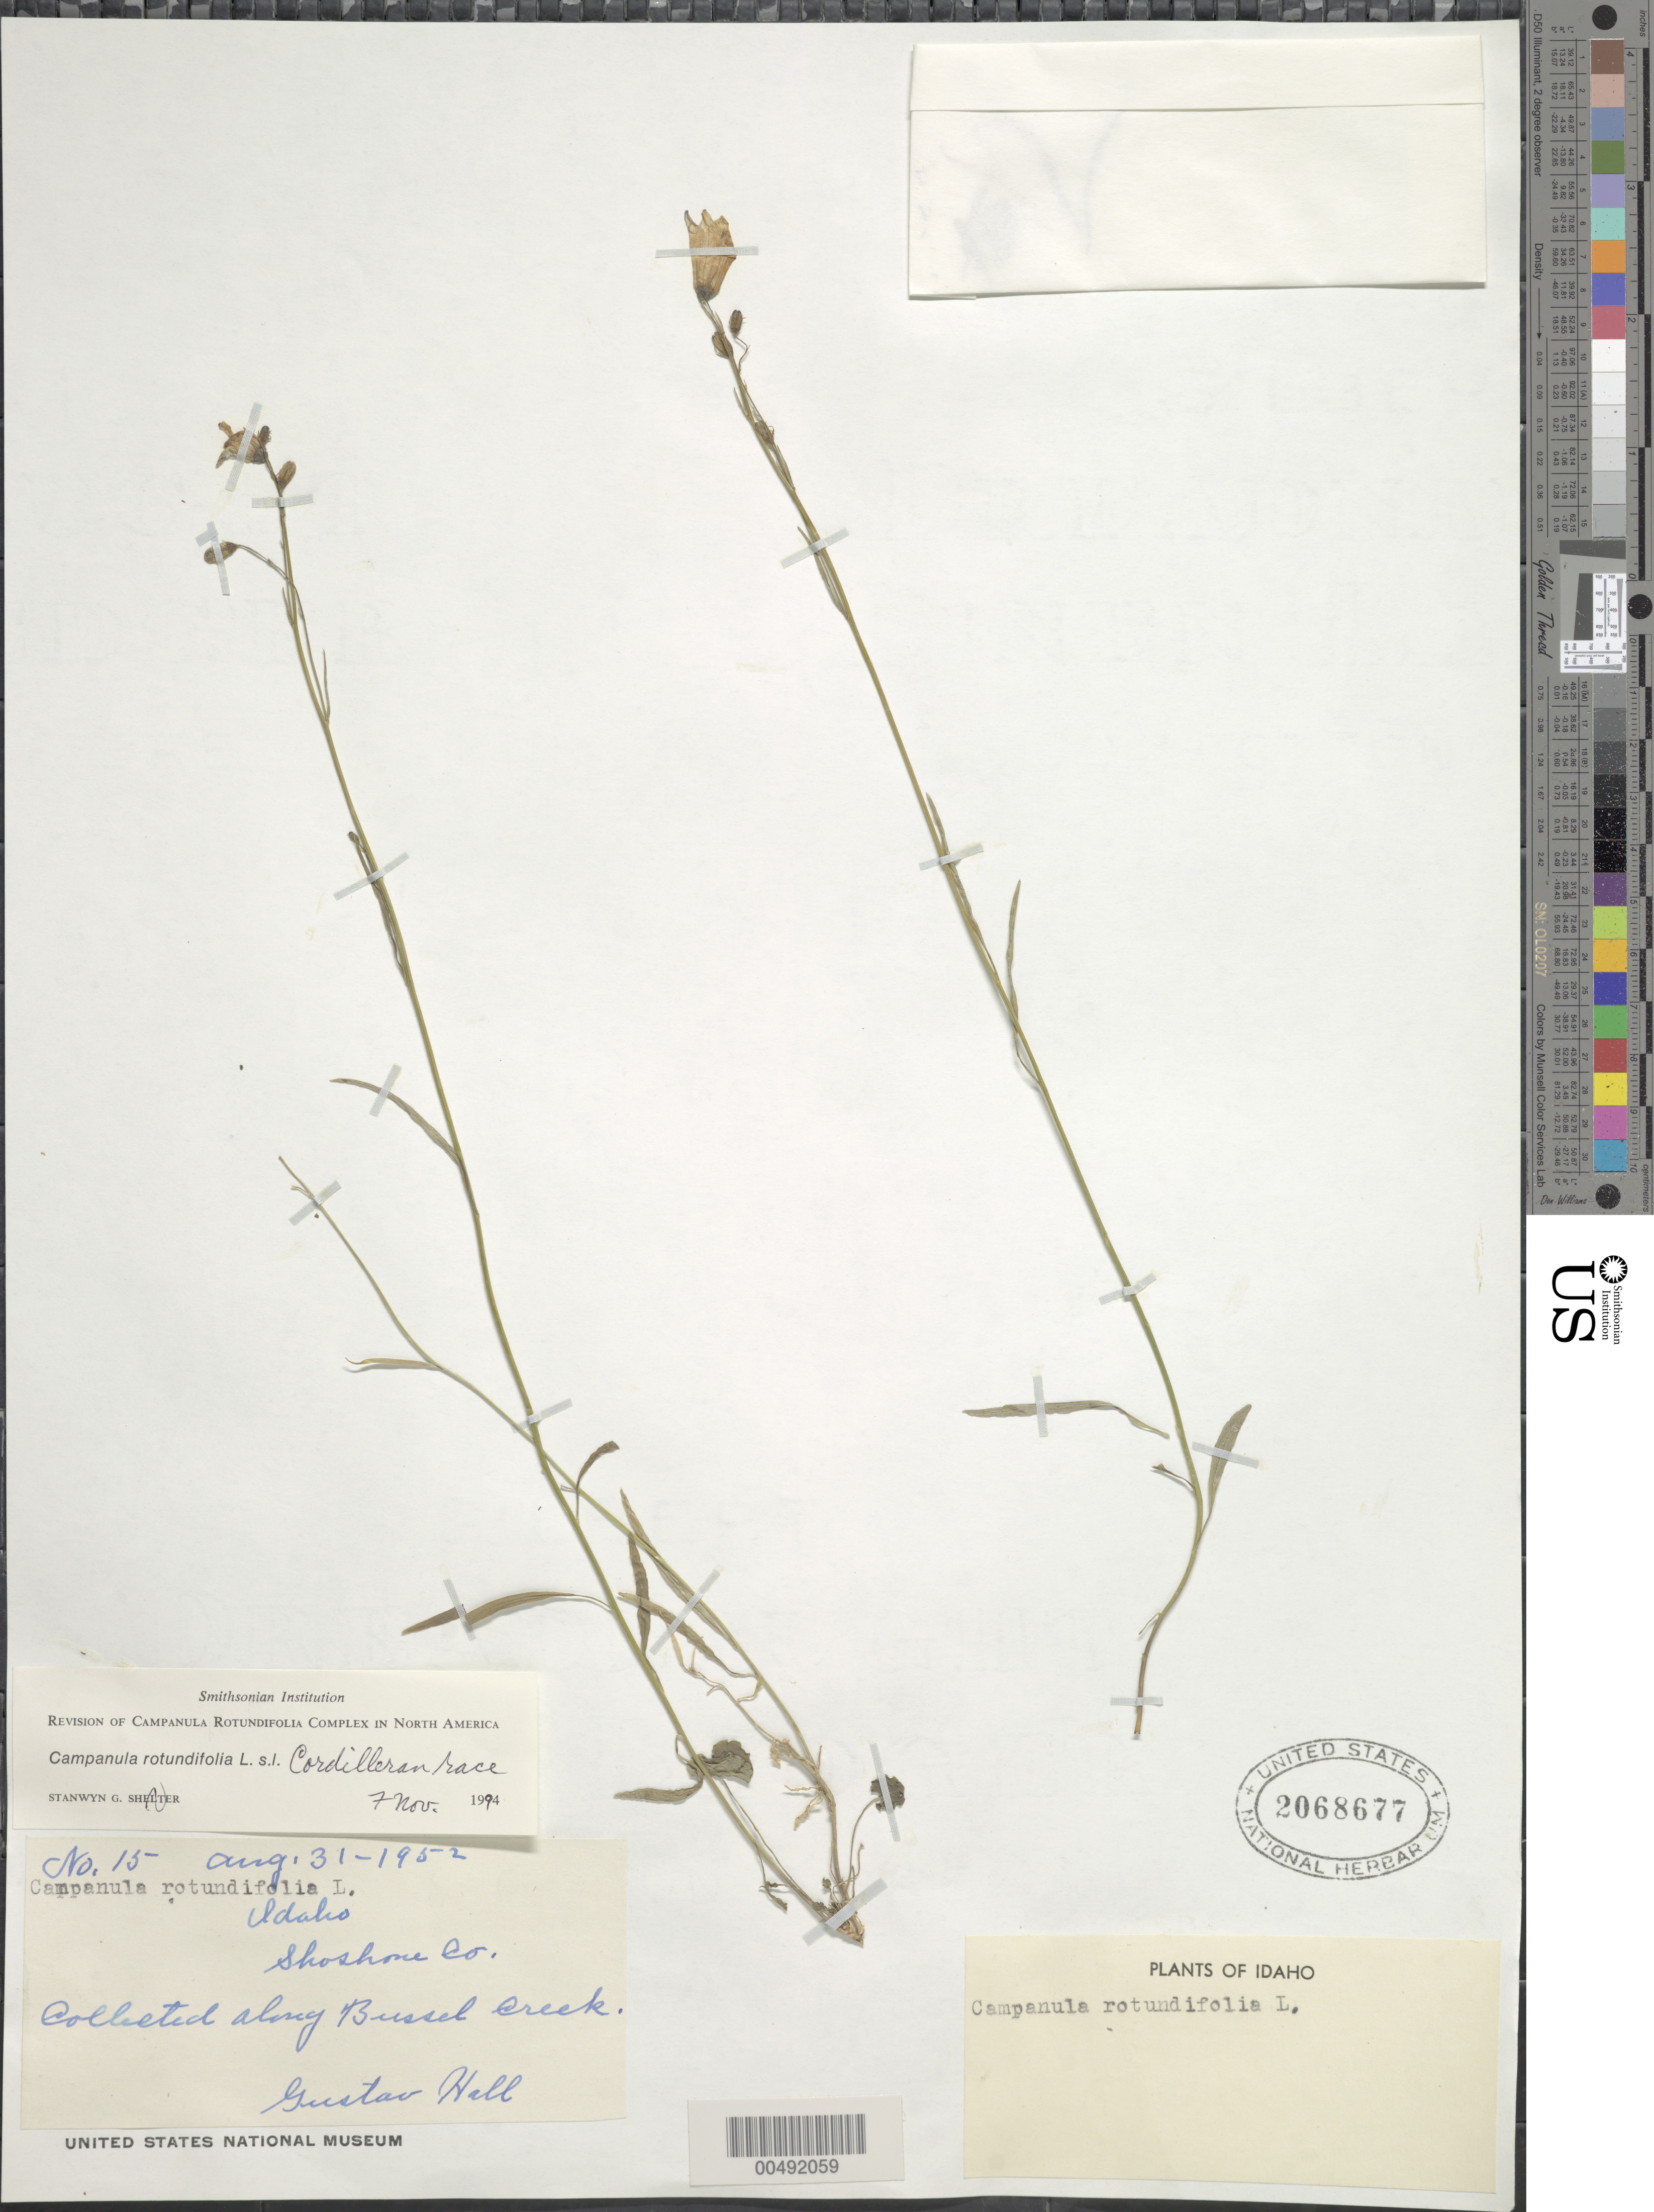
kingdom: Plantae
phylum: Tracheophyta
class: Magnoliopsida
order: Asterales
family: Campanulaceae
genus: Campanula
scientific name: Campanula rotundifolia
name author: L.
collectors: G. Hall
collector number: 15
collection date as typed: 31 Aug 1952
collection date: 1952-08-31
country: United States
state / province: Idaho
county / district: Shoshone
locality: along Bussel Creek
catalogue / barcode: US 2068677